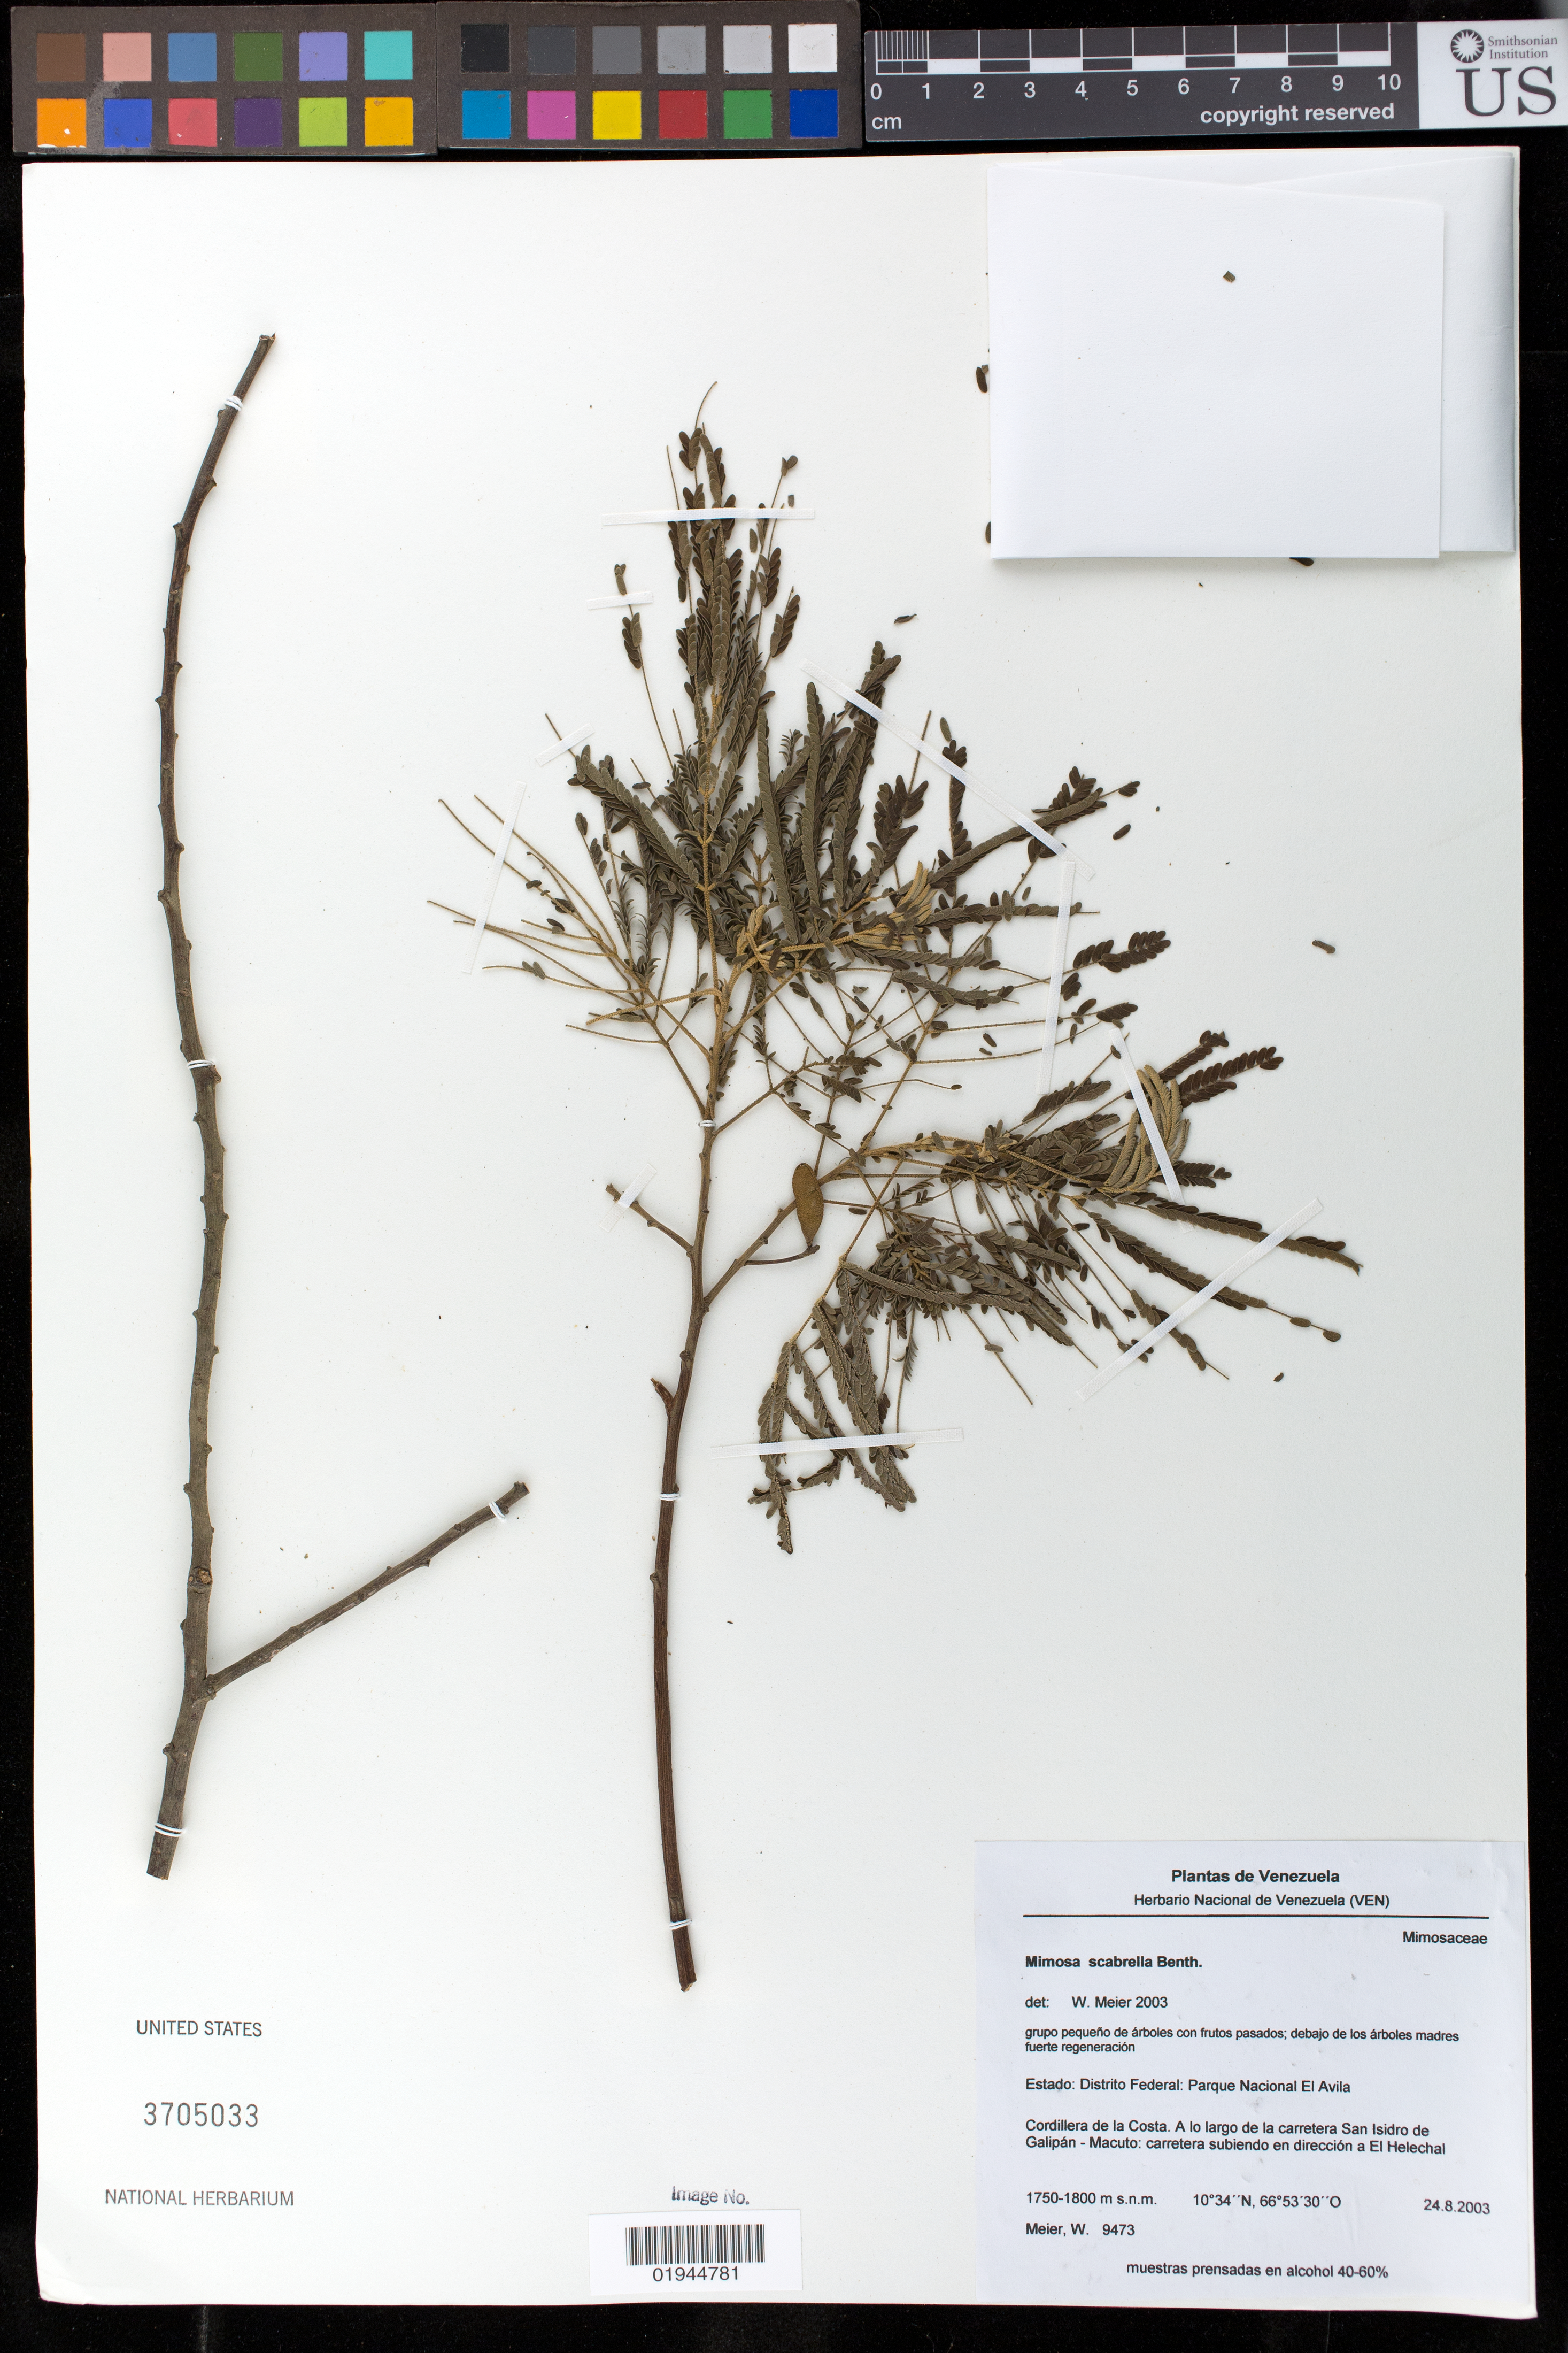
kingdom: Plantae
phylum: Tracheophyta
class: Magnoliopsida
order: Fabales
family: Fabaceae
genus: Mimosa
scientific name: Mimosa scabrella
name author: Benth.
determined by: Meier, Winfried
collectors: W. Meier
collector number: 9473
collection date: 2003-08-24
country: Venezuela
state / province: Miranda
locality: Parque Nacional El Avila, Cordillera de la Costa: a lo largo de la carretera San Isidro de Galipan-Macuto: carretera subiendo en direccion a El Helechal.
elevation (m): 1750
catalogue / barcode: US 3705033